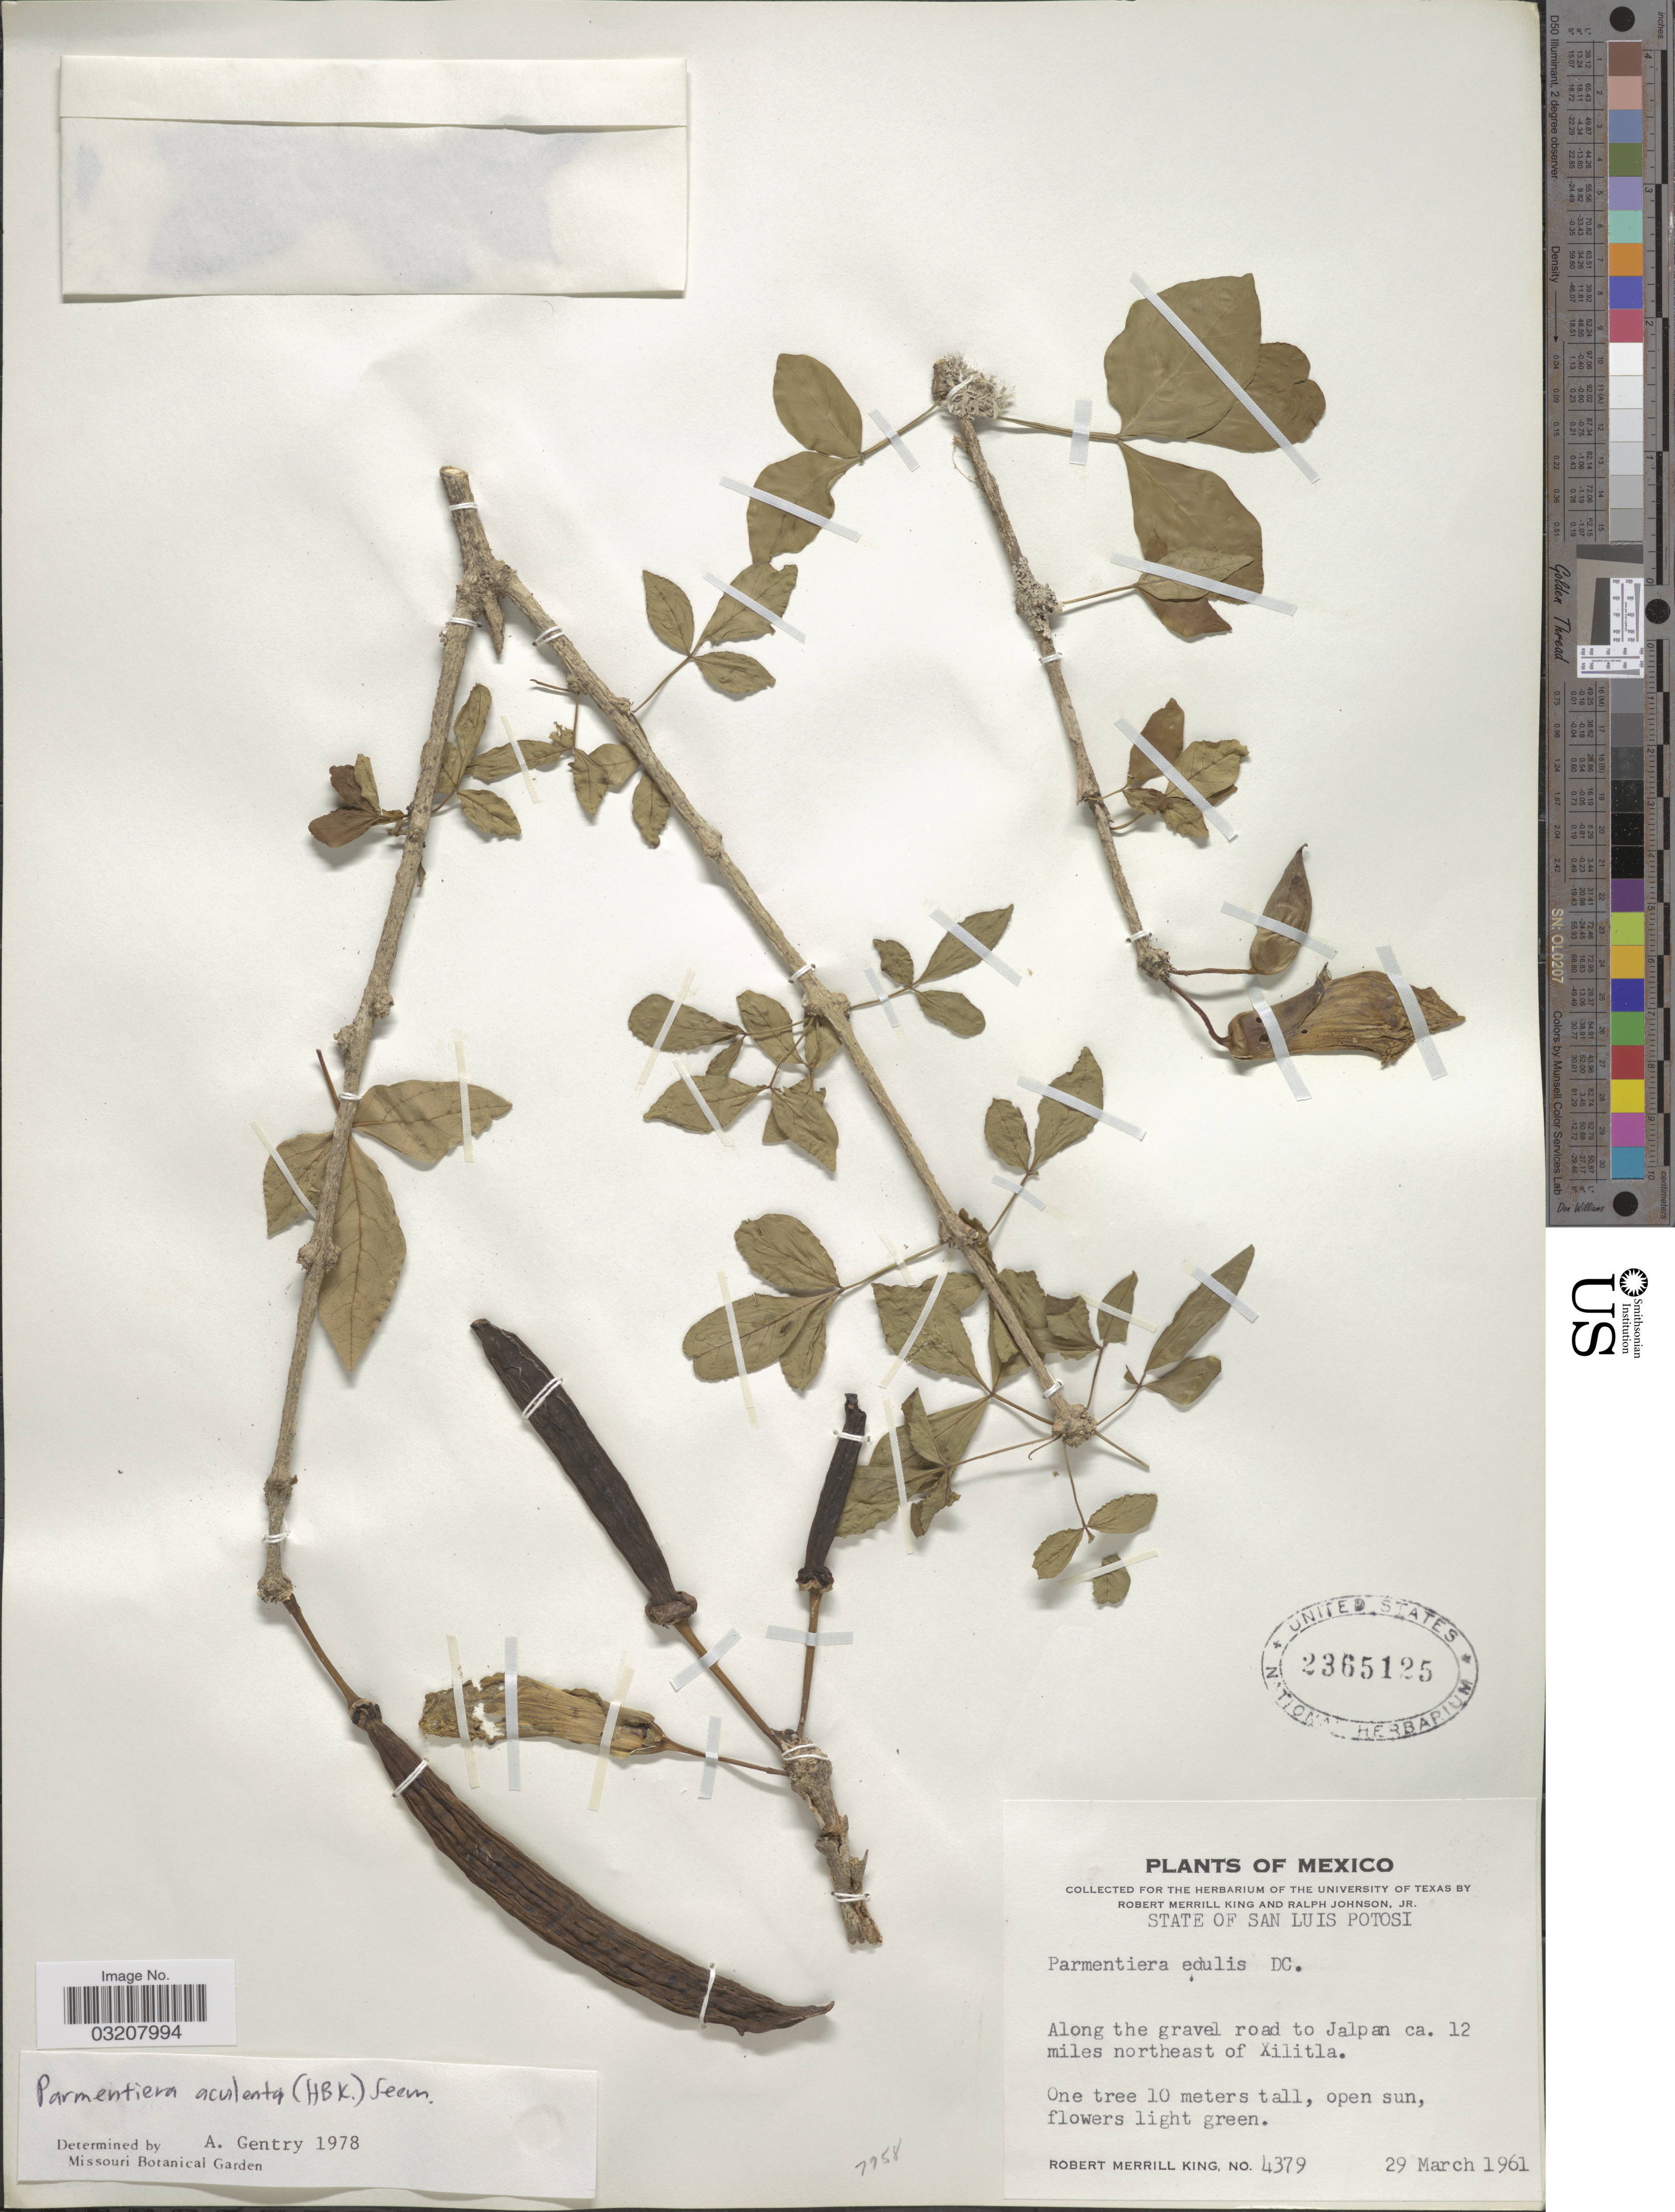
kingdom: Plantae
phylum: Tracheophyta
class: Magnoliopsida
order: Lamiales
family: Bignoniaceae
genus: Parmentiera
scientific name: Parmentiera aculeata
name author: (Kunth) Seem.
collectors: R. M. King & R. Johnson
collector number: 4379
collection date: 1961-03-29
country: Mexico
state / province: San Luis Potosí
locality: Along the gravel road to Jalpan ca. 12 miles northeast of Xilitla.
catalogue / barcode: US 2365125